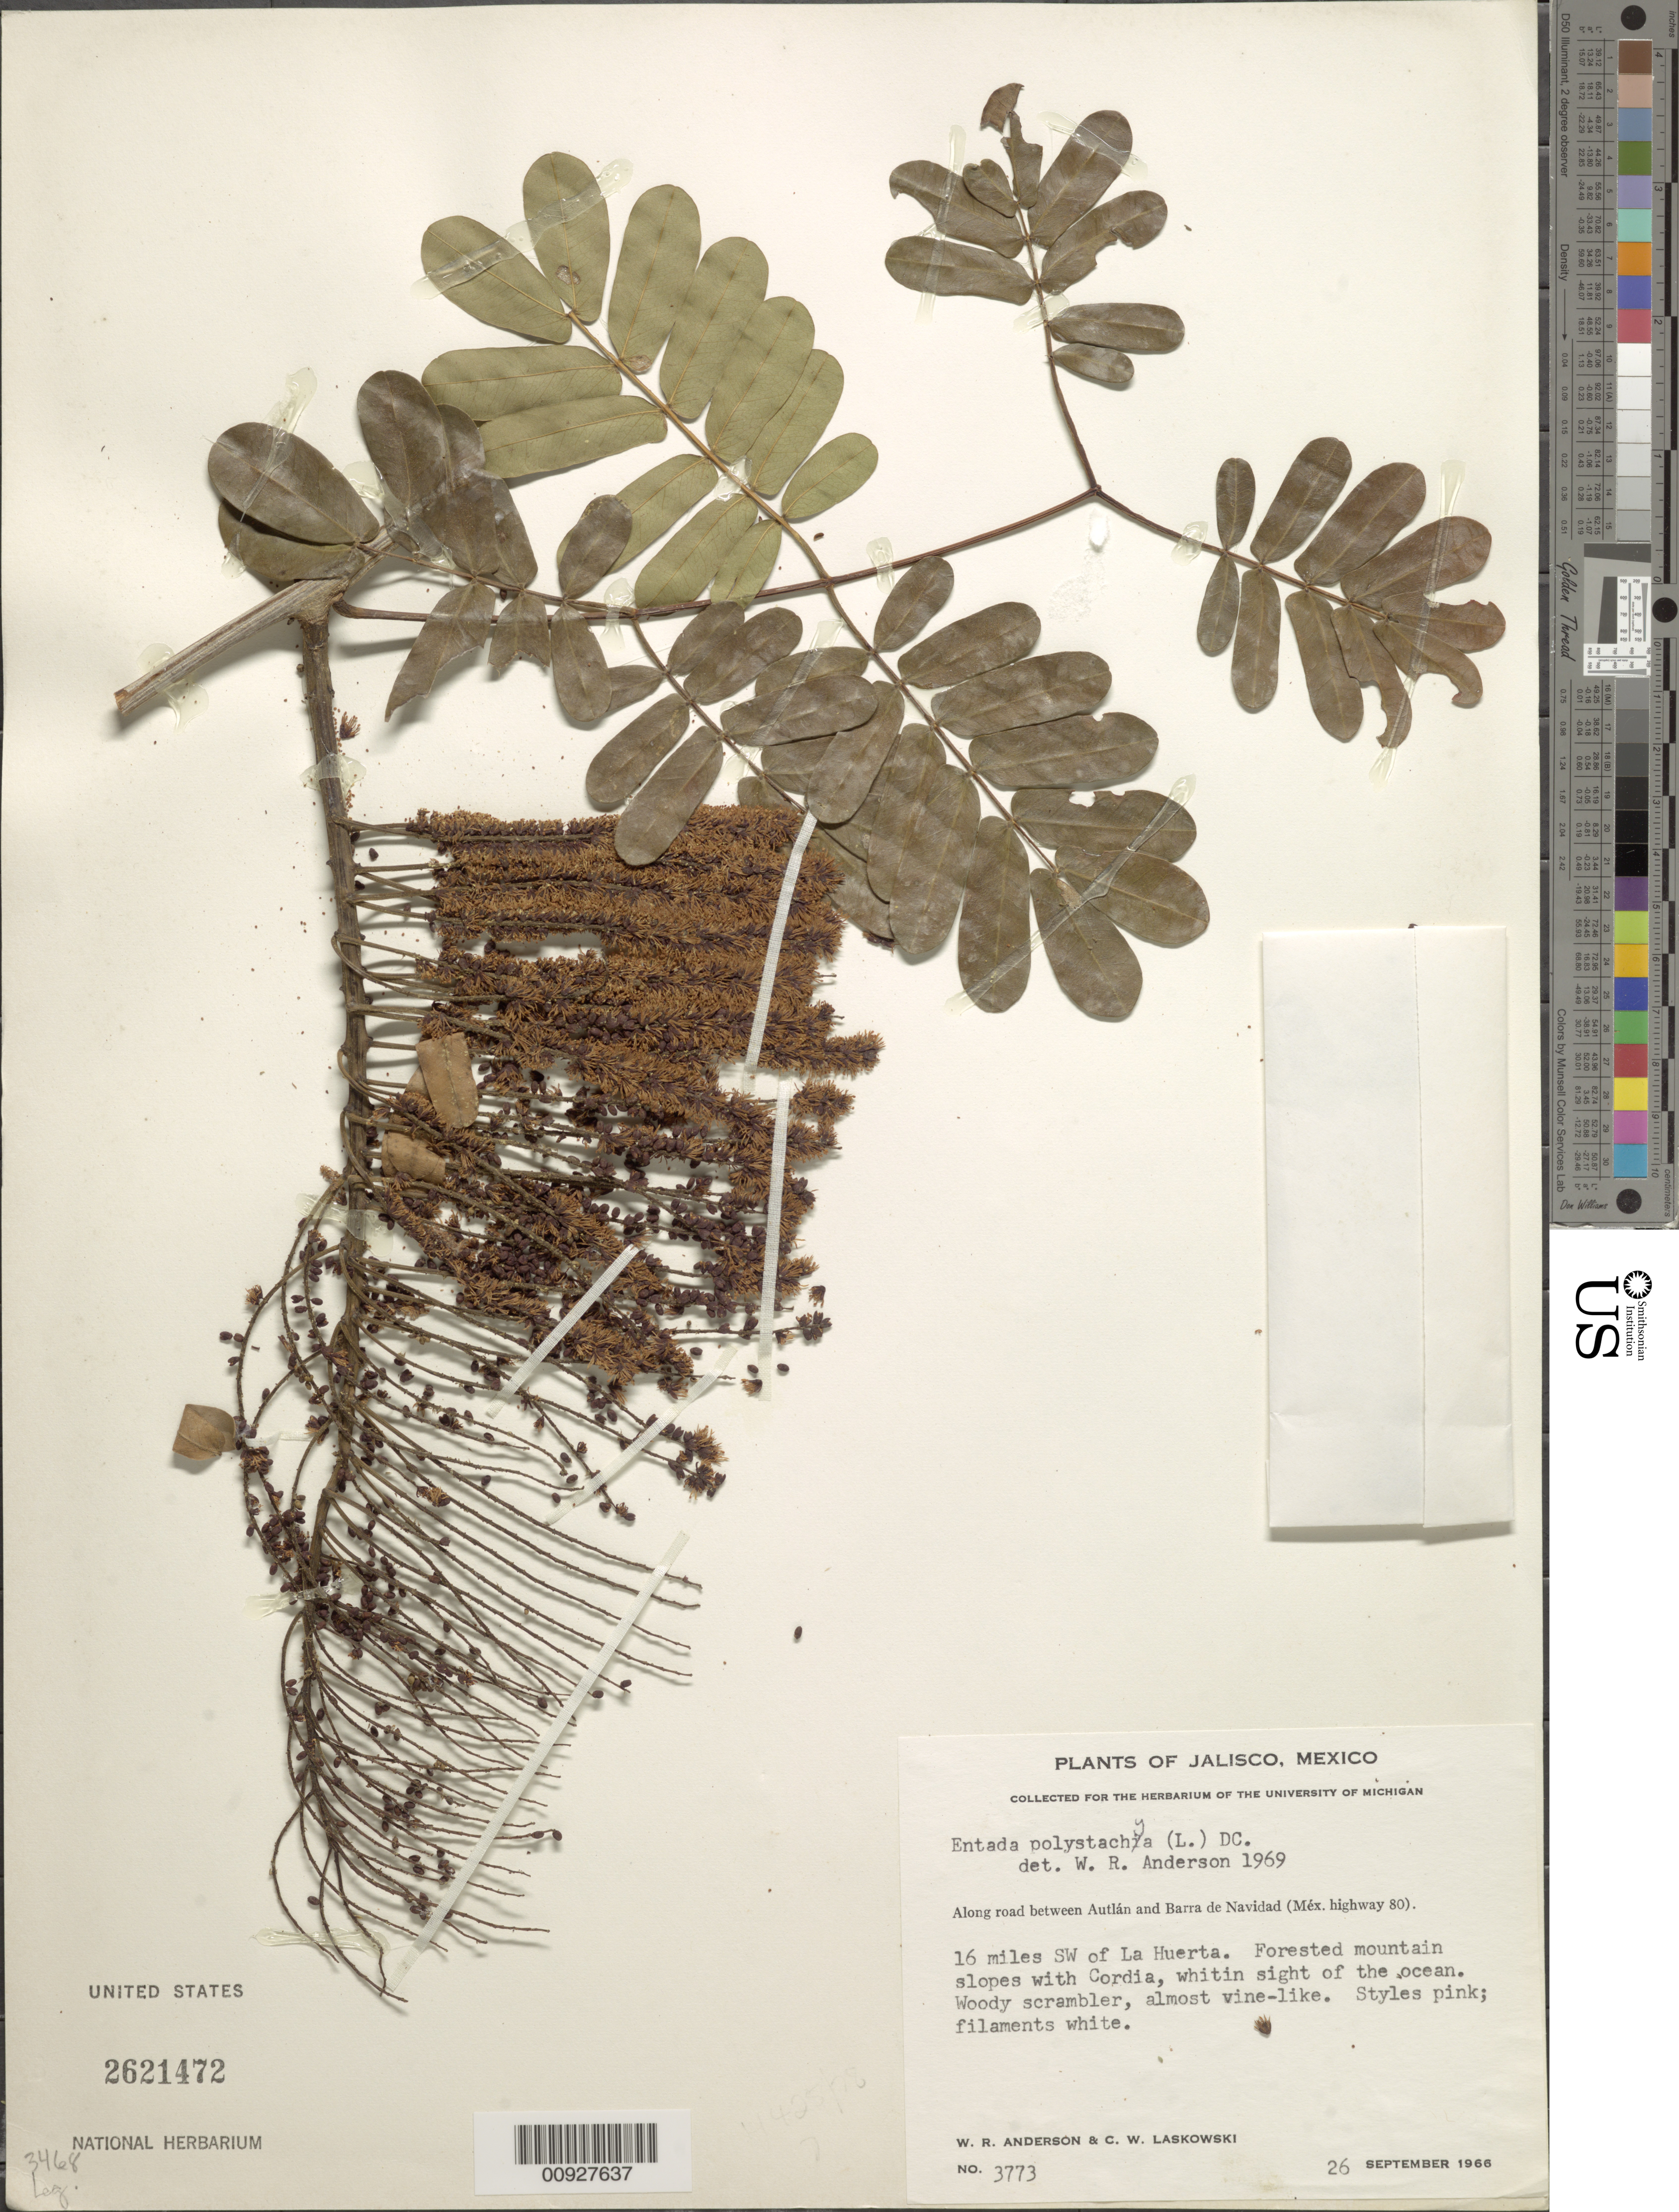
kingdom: Plantae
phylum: Tracheophyta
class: Magnoliopsida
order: Fabales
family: Fabaceae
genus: Entada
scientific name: Entada polystachya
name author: (L.) DC.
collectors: W. R. Anderson & C. Laskowski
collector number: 3773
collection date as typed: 26 Sep 1966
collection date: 1966-09-26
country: Mexico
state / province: Jalisco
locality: Along road between Autlán and Barra de Navidad (Méx. Highway 80). 16 miles SW of La Huerta.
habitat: Forested mountain slopes with Cordia, within sight of the ocean.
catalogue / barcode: US 2621472